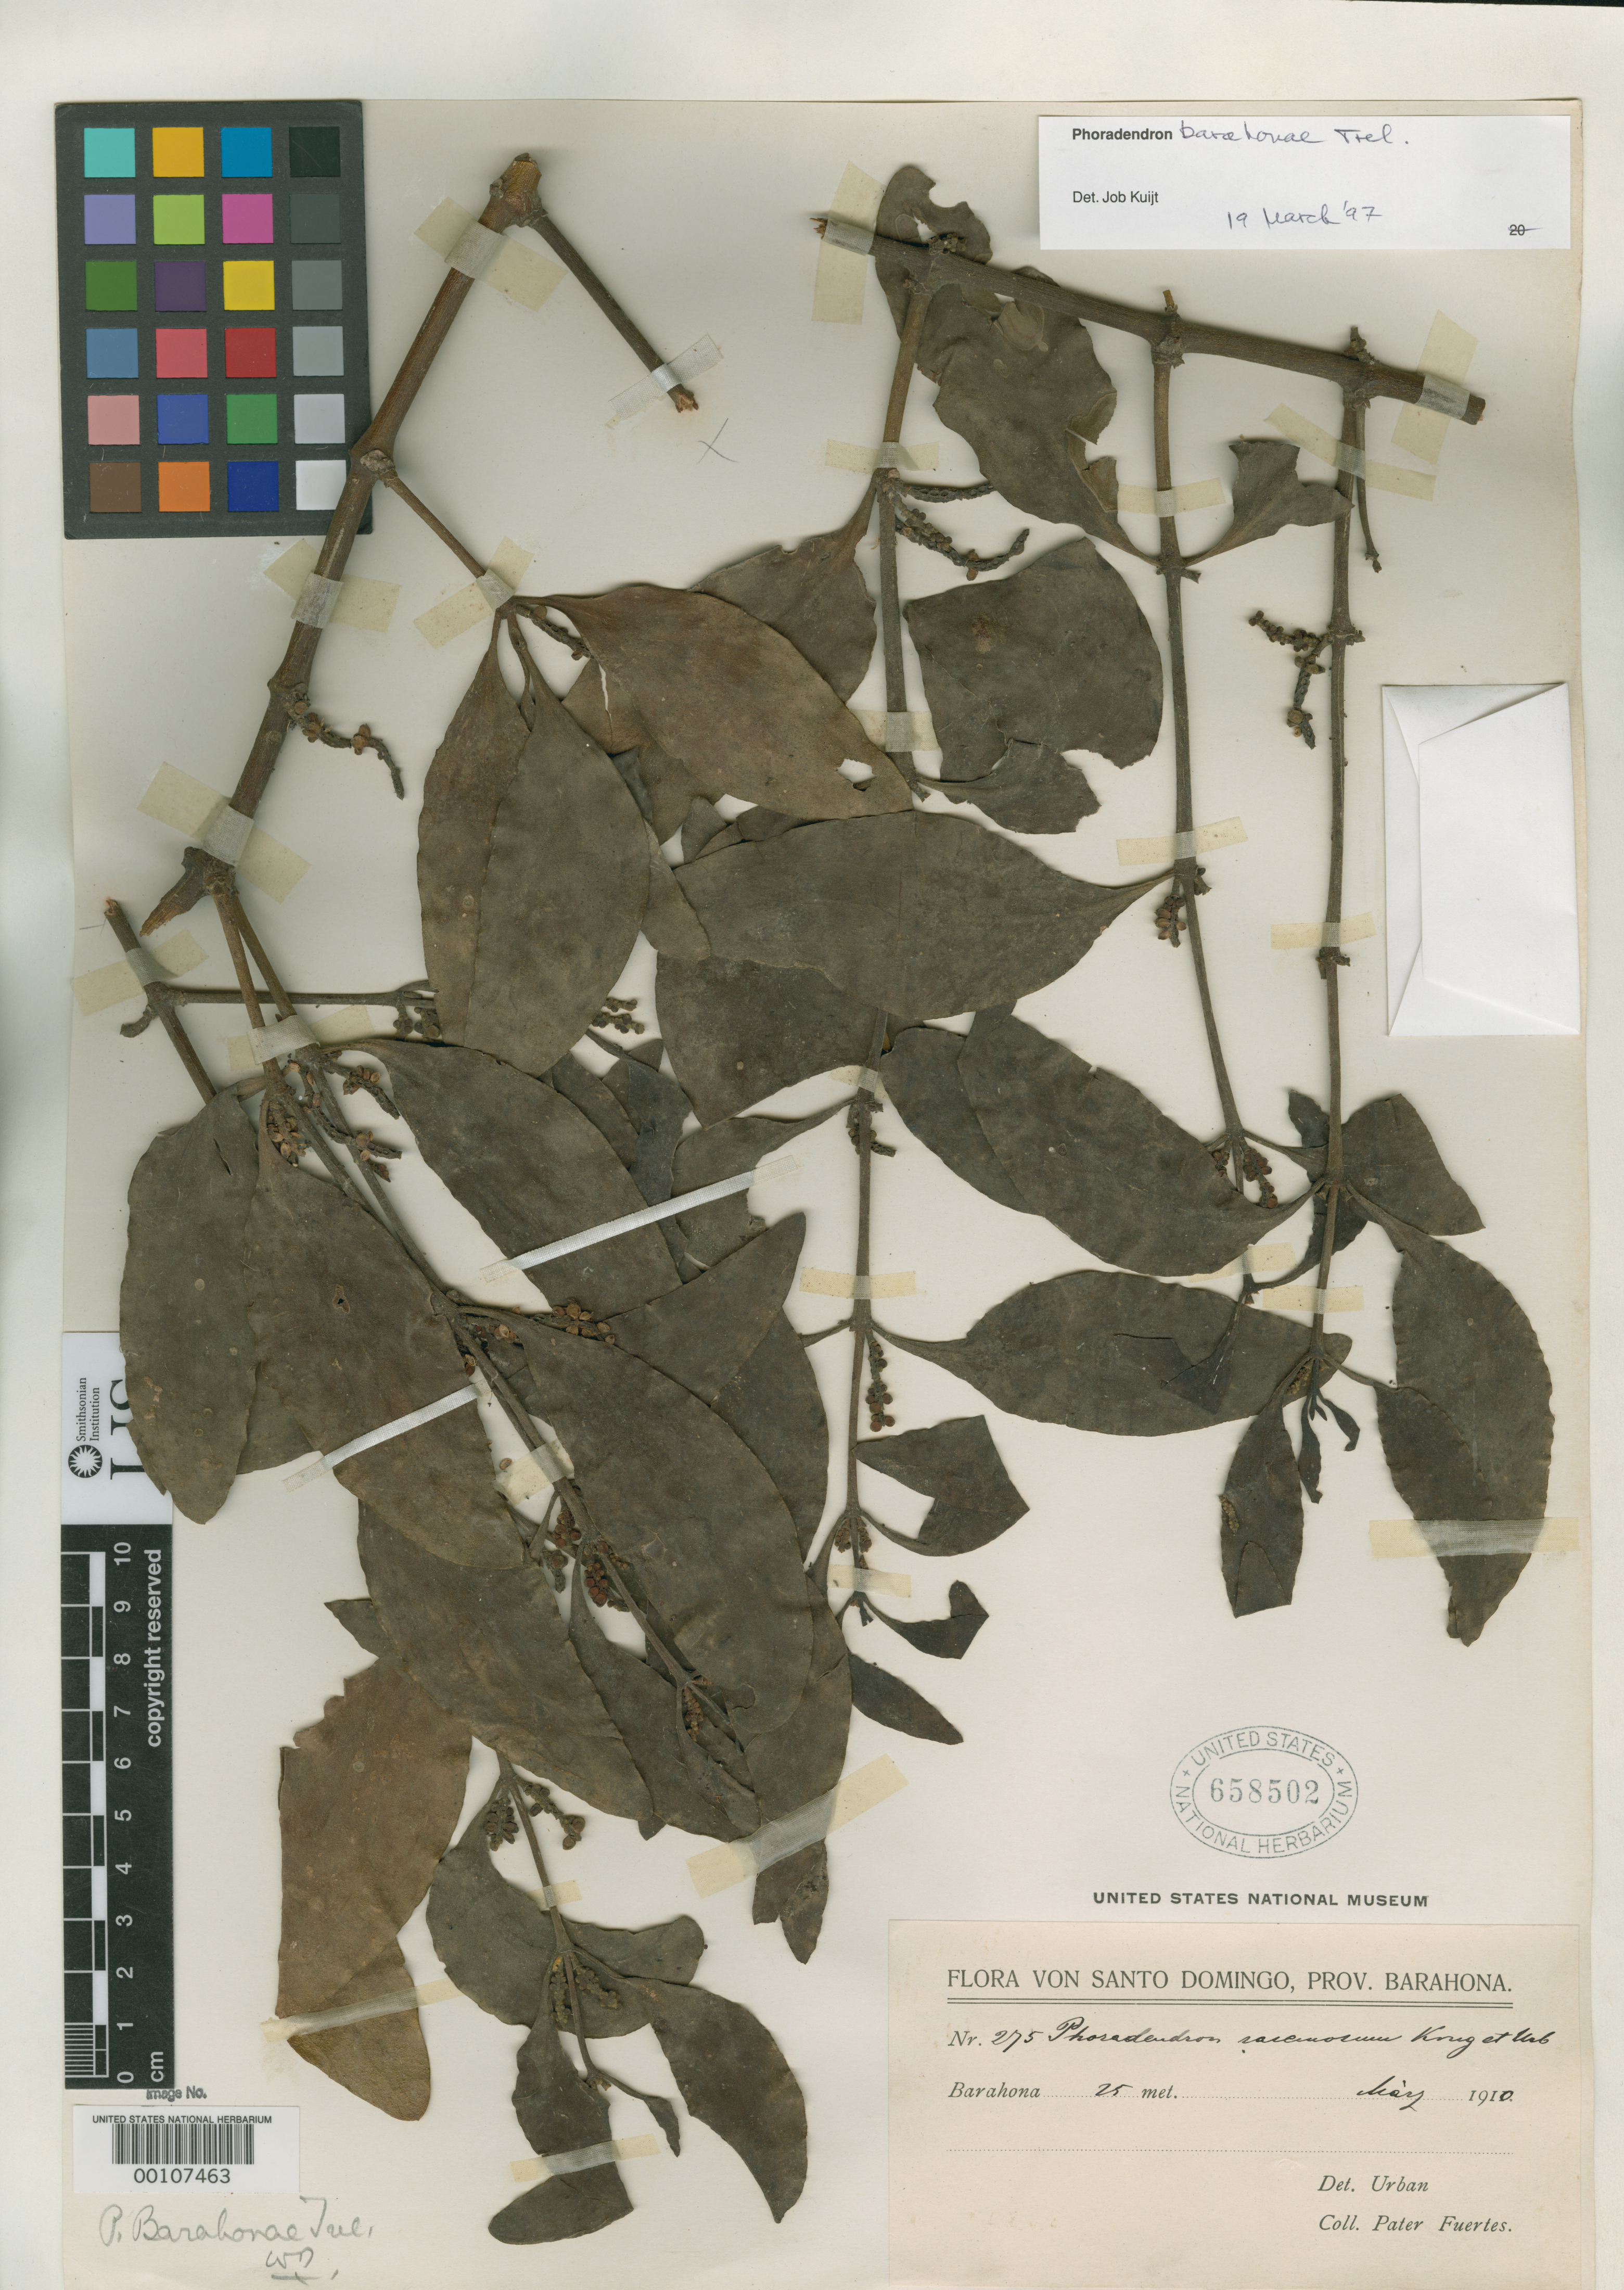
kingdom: Plantae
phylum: Tracheophyta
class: Magnoliopsida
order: Santalales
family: Viscaceae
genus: Phoradendron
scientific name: Phoradendron barahonae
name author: Urb. & Trel.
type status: Isosyntype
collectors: M. D. Fuertes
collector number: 275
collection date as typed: May 1910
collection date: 1910-05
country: Dominican Republic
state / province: Barahona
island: Hispaniola Island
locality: Prope Barahona.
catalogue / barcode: US 658502